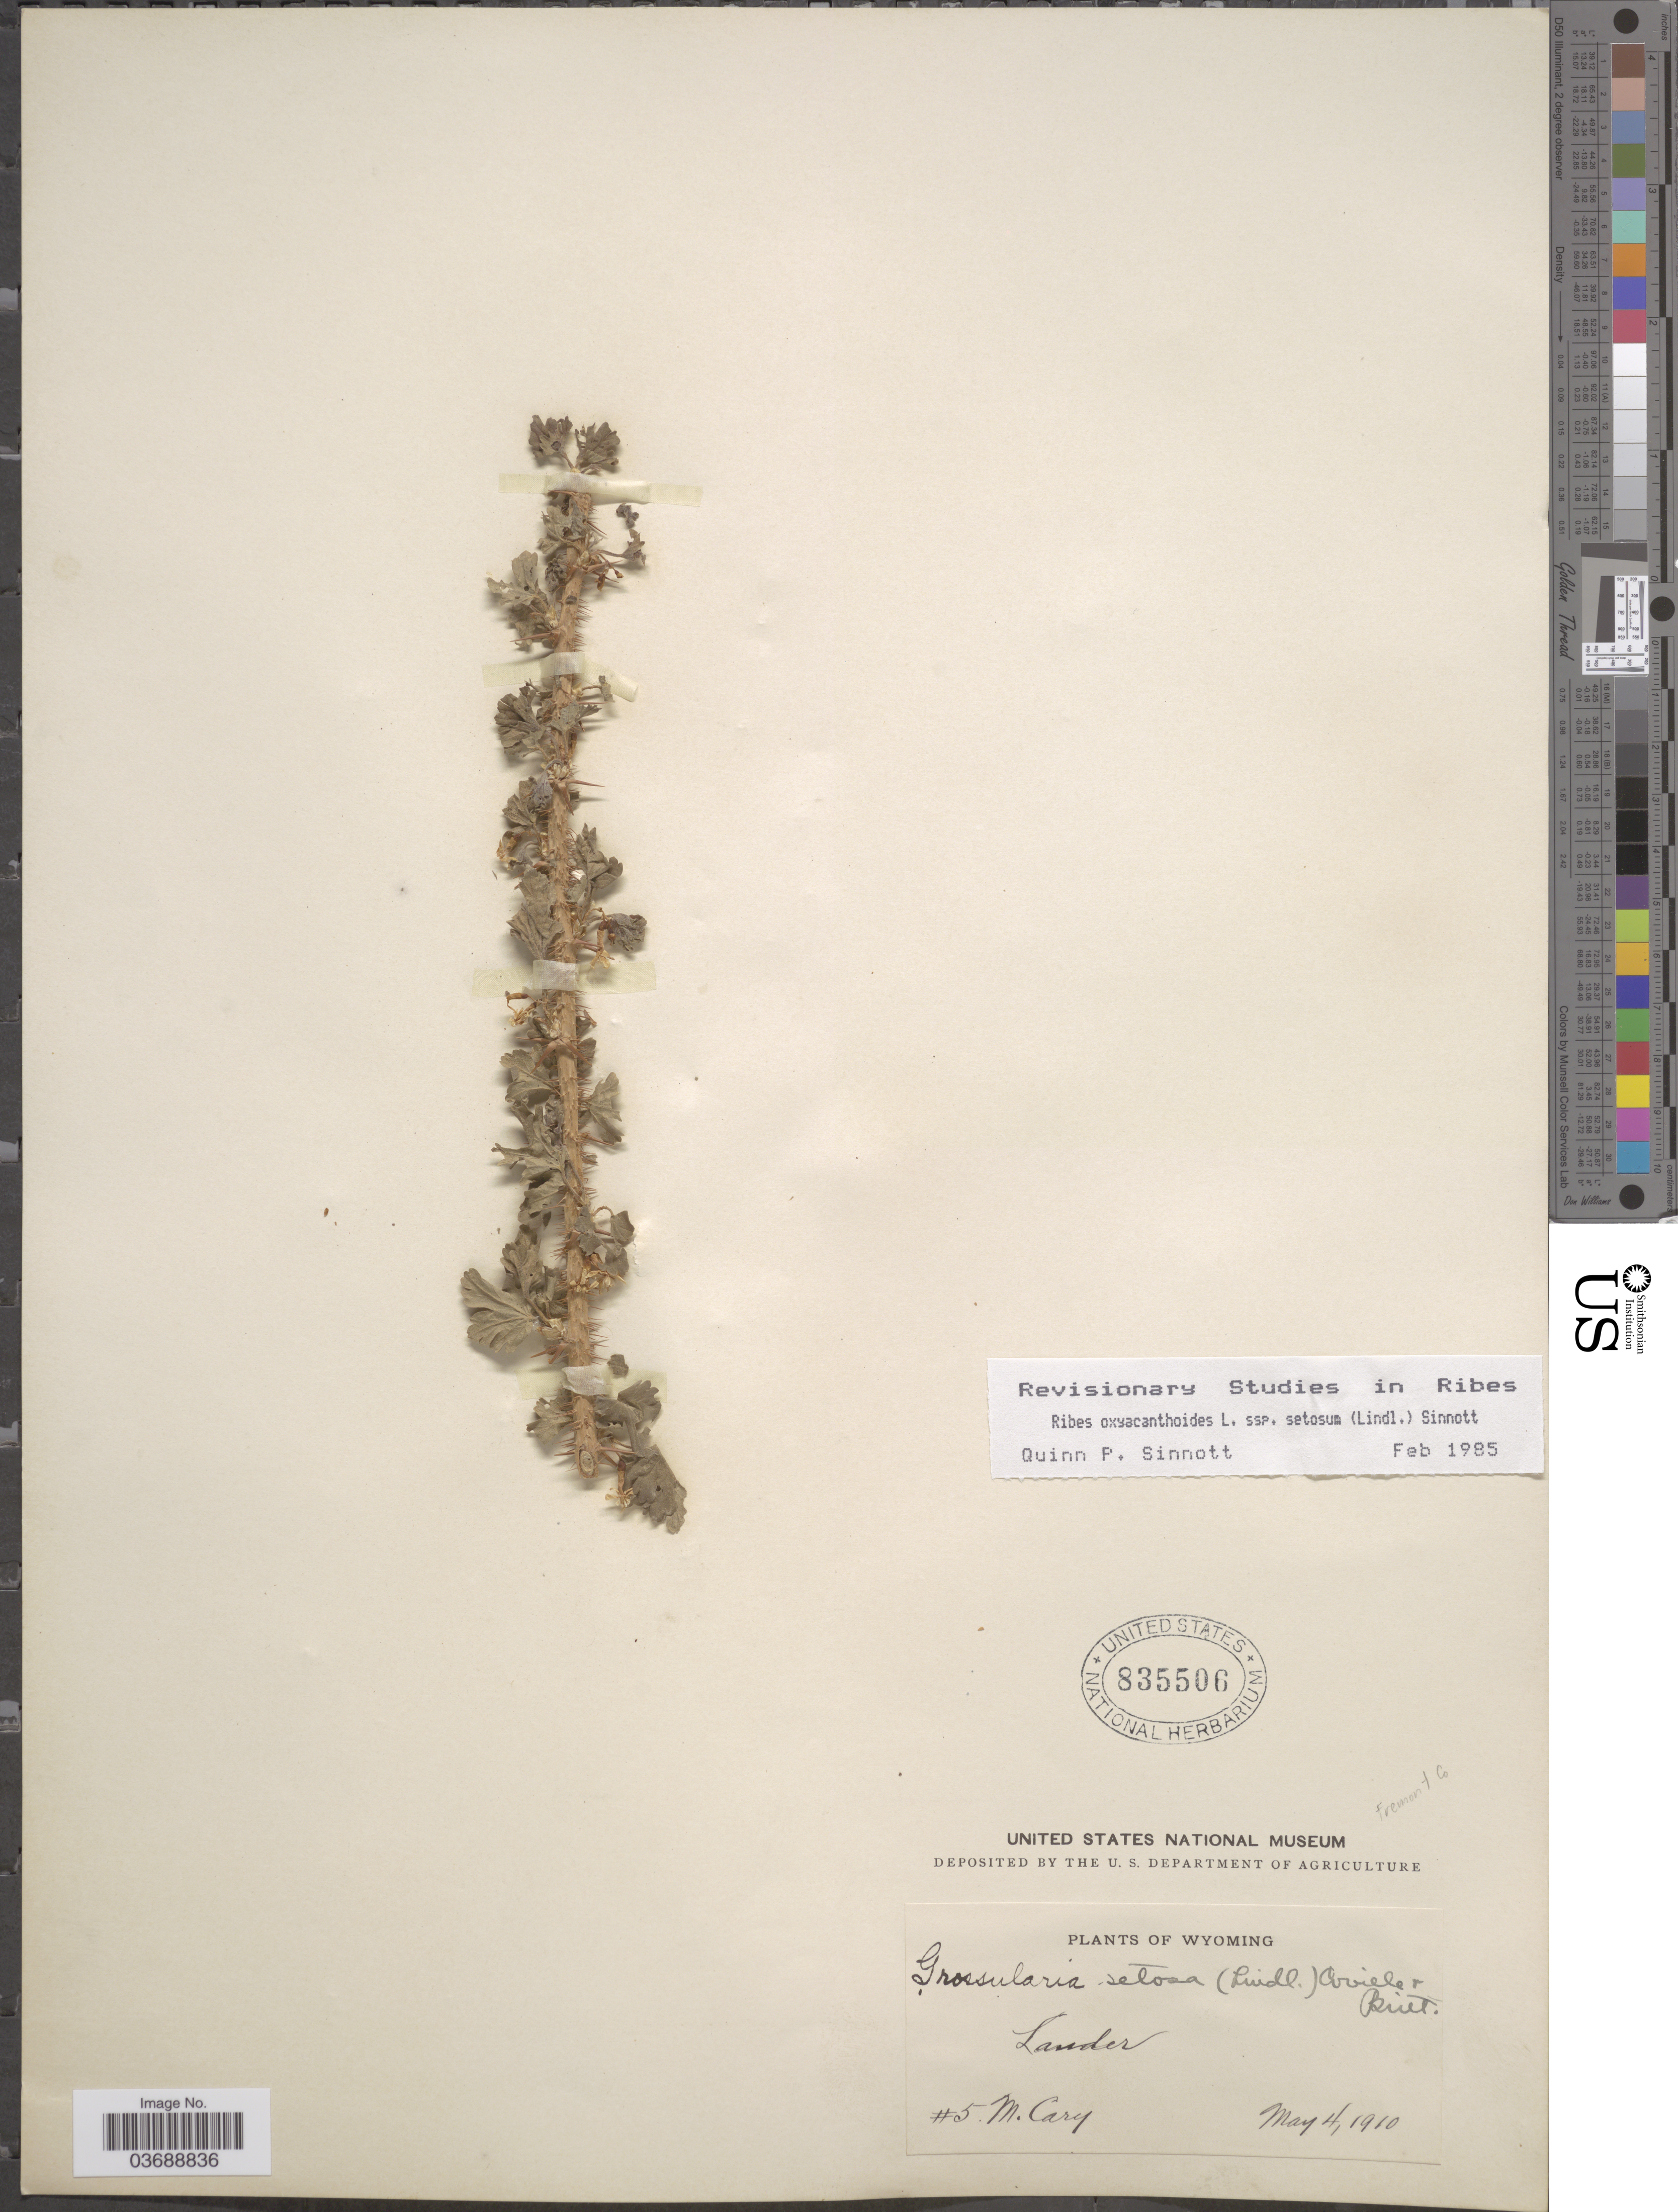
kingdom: Plantae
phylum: Tracheophyta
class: Magnoliopsida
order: Saxifragales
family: Grossulariaceae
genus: Ribes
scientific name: Ribes oxyacanthoides subsp. setosum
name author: (Lindl.) Q.P. Sinnott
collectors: M. Cary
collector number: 5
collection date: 1910-05-04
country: United States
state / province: Wyoming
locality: Lander.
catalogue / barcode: US 835506